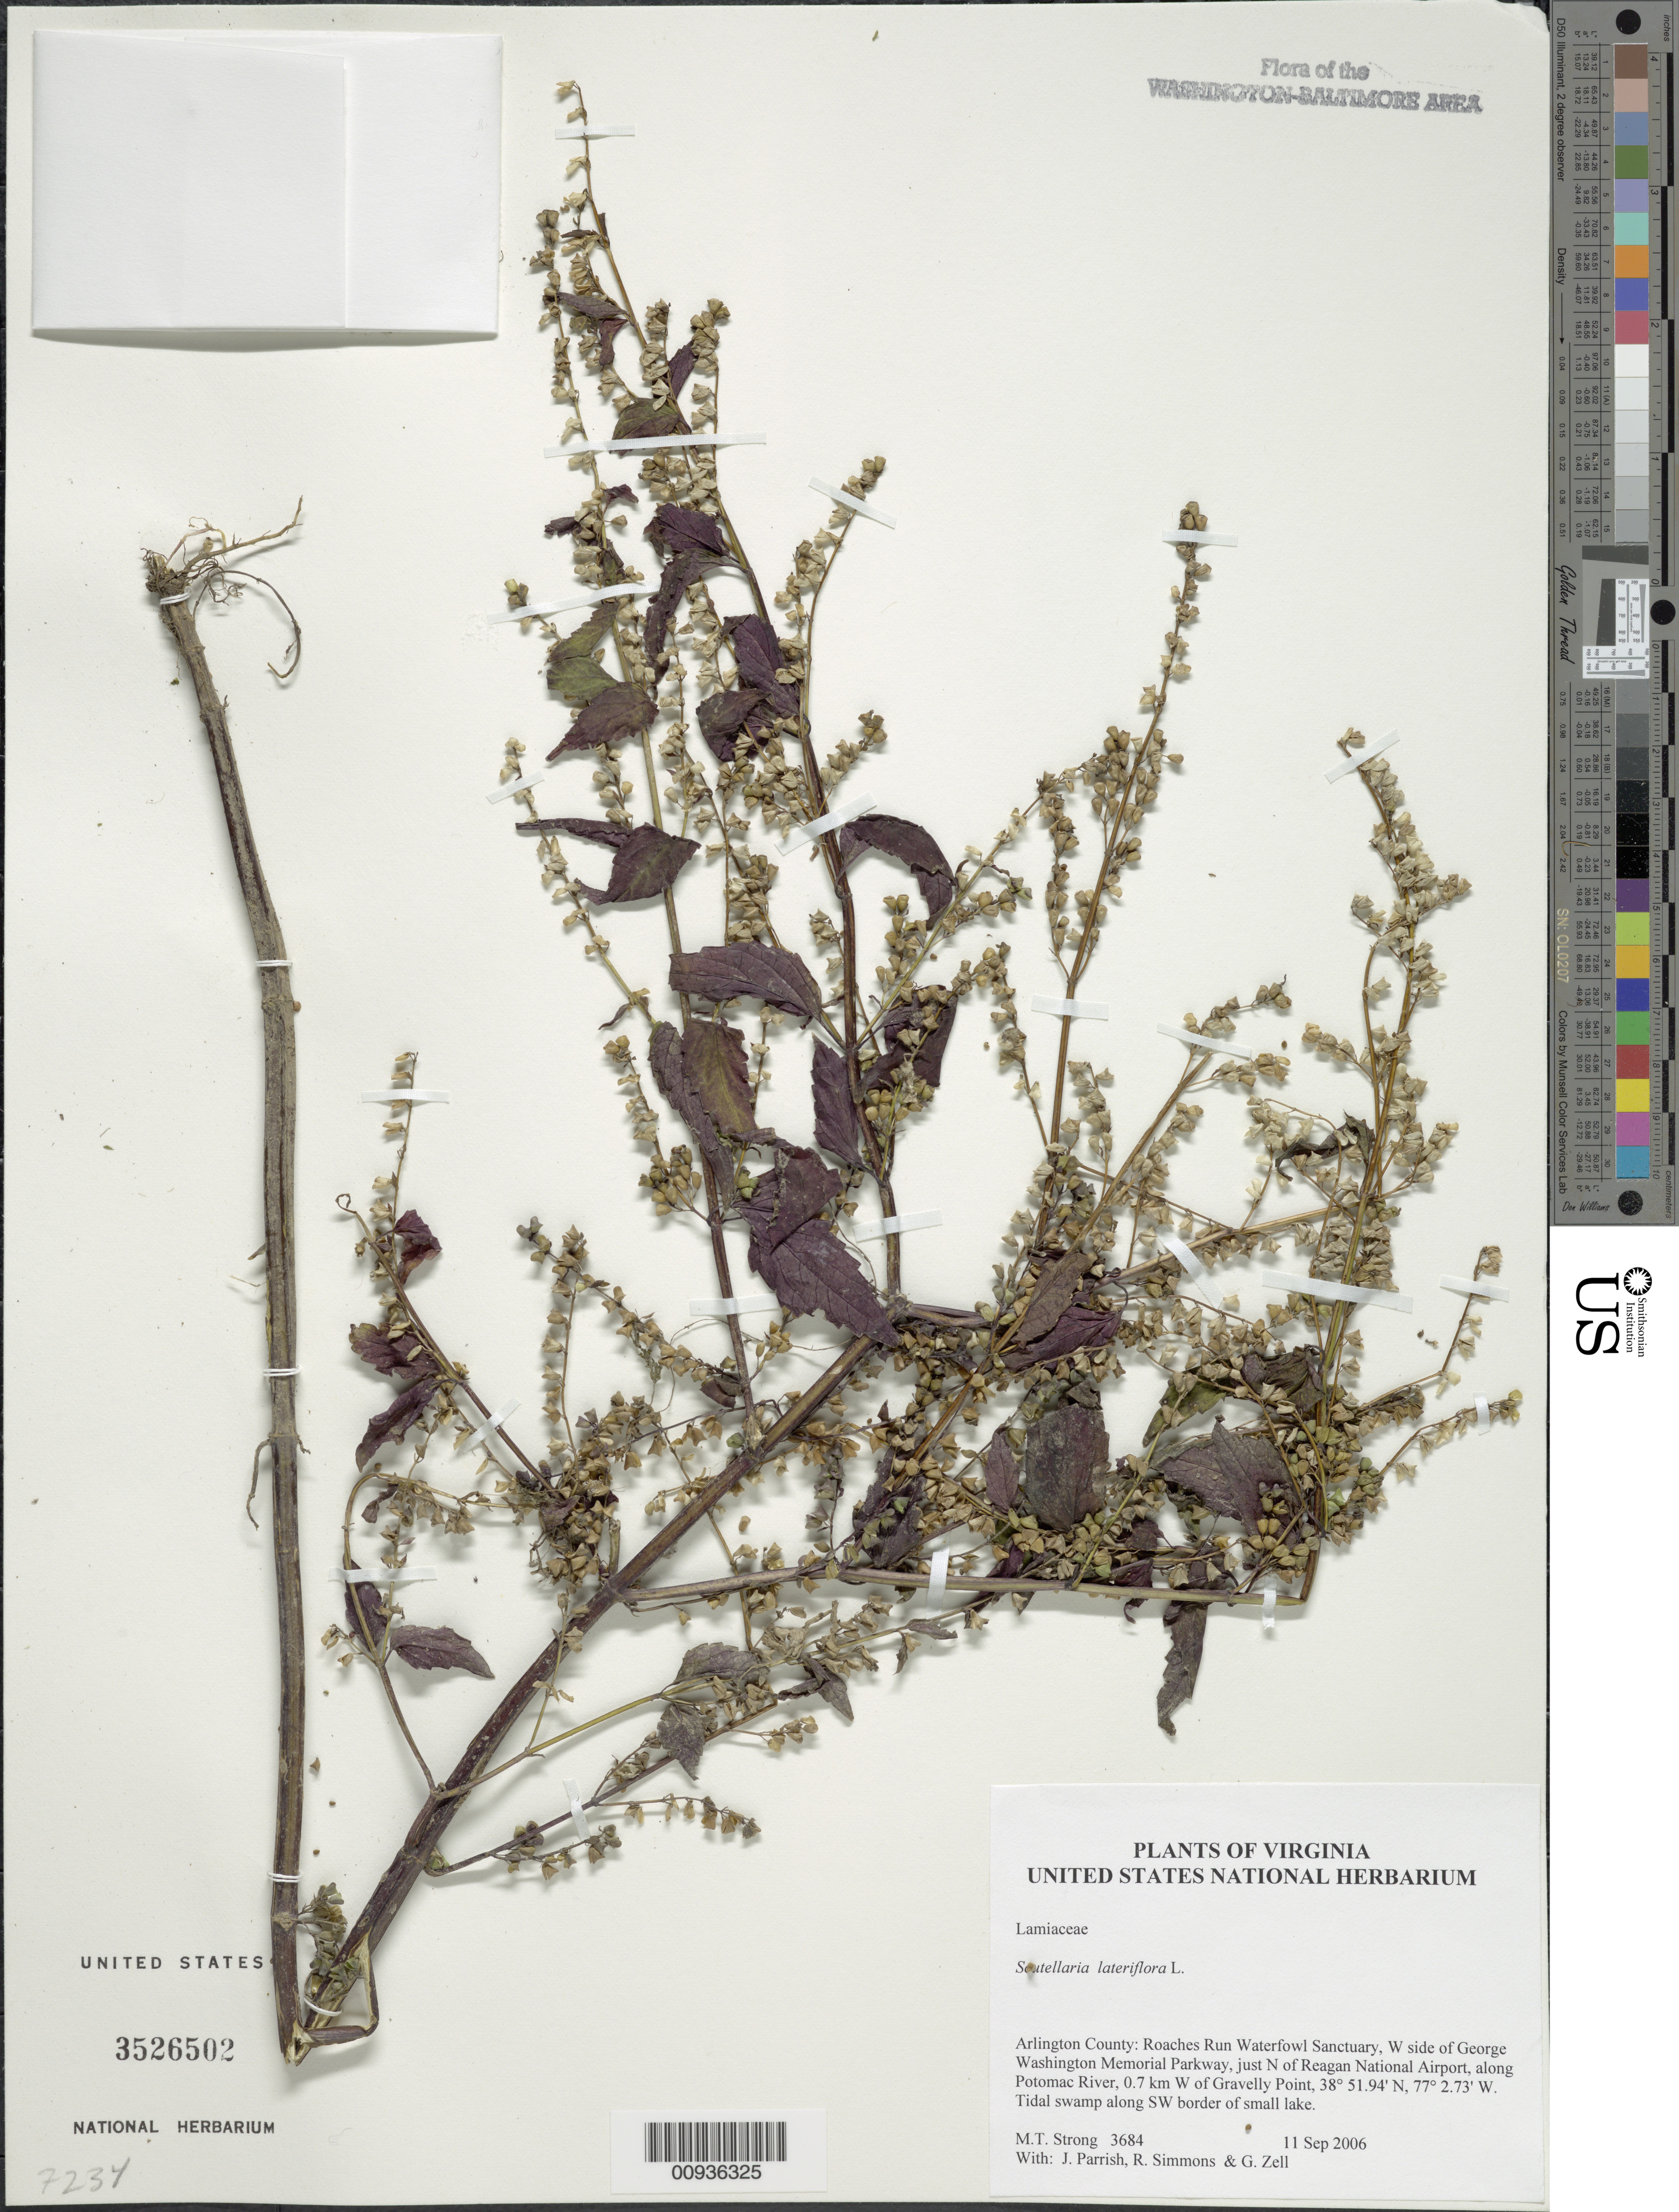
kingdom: Plantae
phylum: Tracheophyta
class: Magnoliopsida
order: Lamiales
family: Lamiaceae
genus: Scutellaria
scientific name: Scutellaria lateriflora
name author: L.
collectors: M. T. Strong, J. Parrish, R. Simmons & G. Zell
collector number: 3684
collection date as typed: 11 Sep 2006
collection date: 2006-09-11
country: United States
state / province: Virginia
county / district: Arlington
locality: Roaches Run Waterfowl Sanctuary, W side of George Washington Memorial Parkway, just N of Reagan National Airport, along Potomac River, 0.7 km W of Gravelly Point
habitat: tidal swamp along SW border of small lake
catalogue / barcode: US 3526502